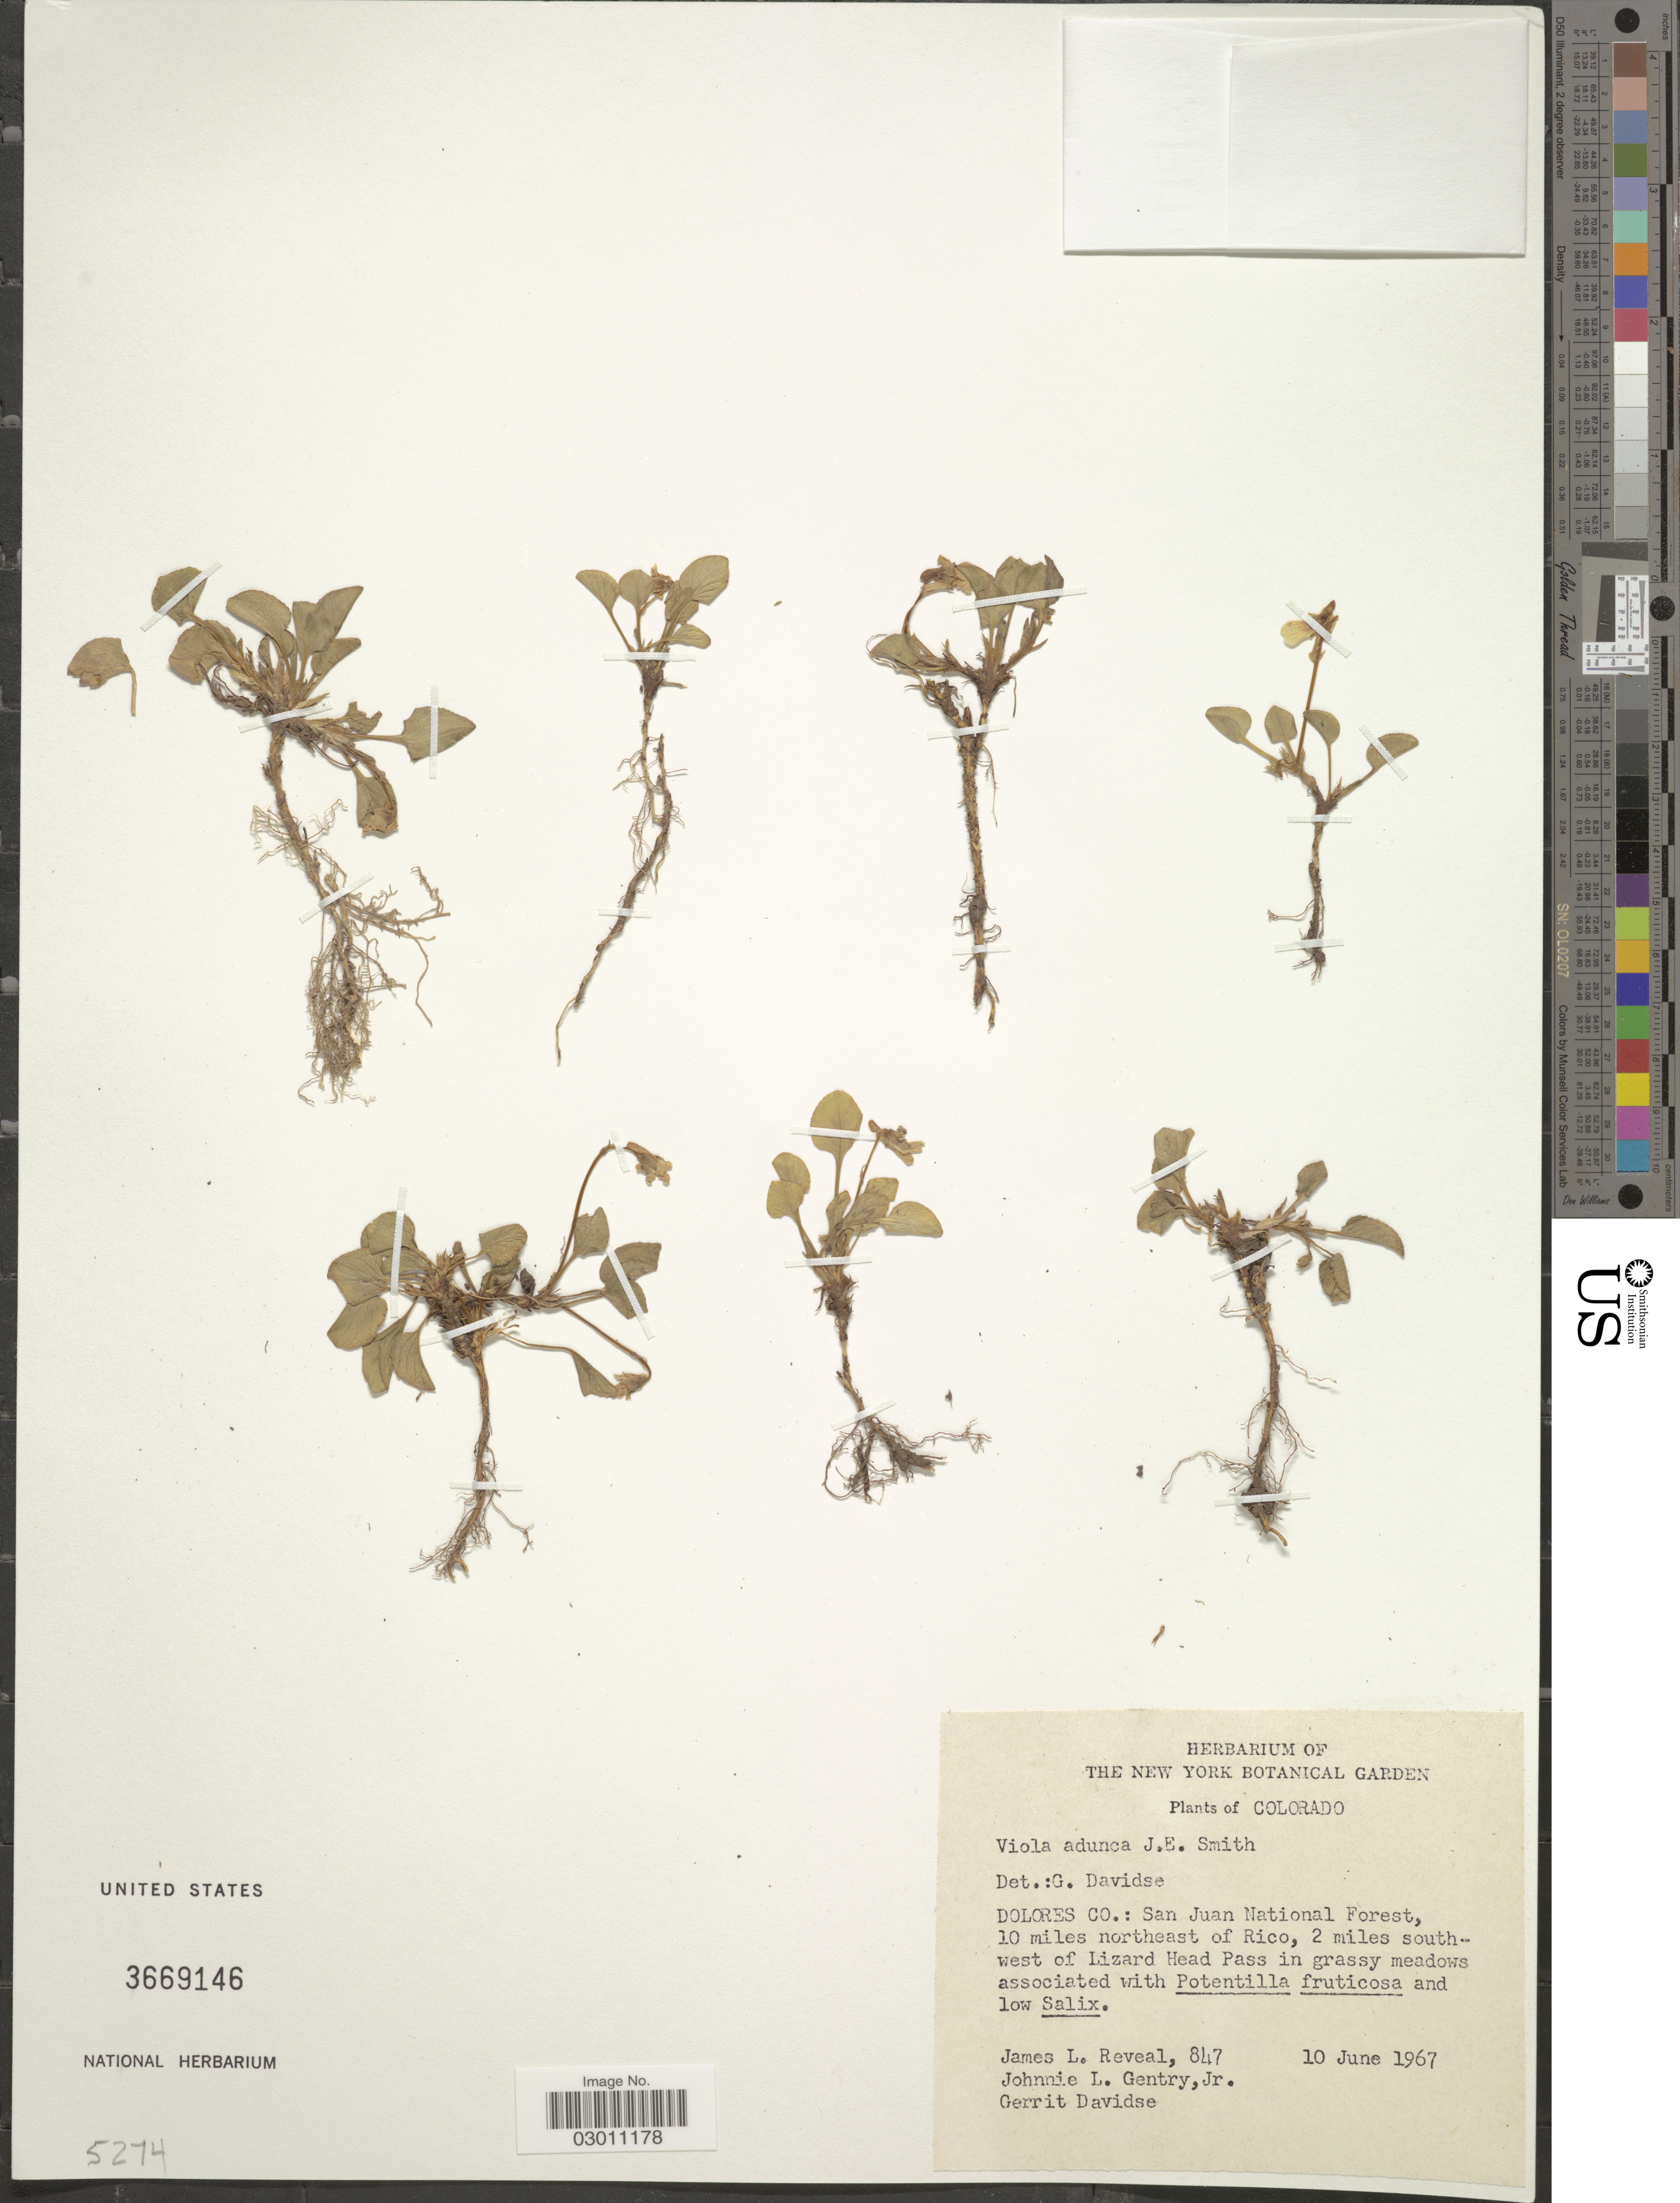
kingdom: Plantae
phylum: Tracheophyta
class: Magnoliopsida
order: Malpighiales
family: Violaceae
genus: Viola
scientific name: Viola adunca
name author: Sm.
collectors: J. L. Reveal, J. L. Gentry & G. Davidse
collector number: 847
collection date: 1967-06-10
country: United States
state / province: Colorado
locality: Dolores Co.: San Juan National Forest, 10 miles northeast of Rico, 2 miles southwest of Lizard Head Pass.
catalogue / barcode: US 3669146